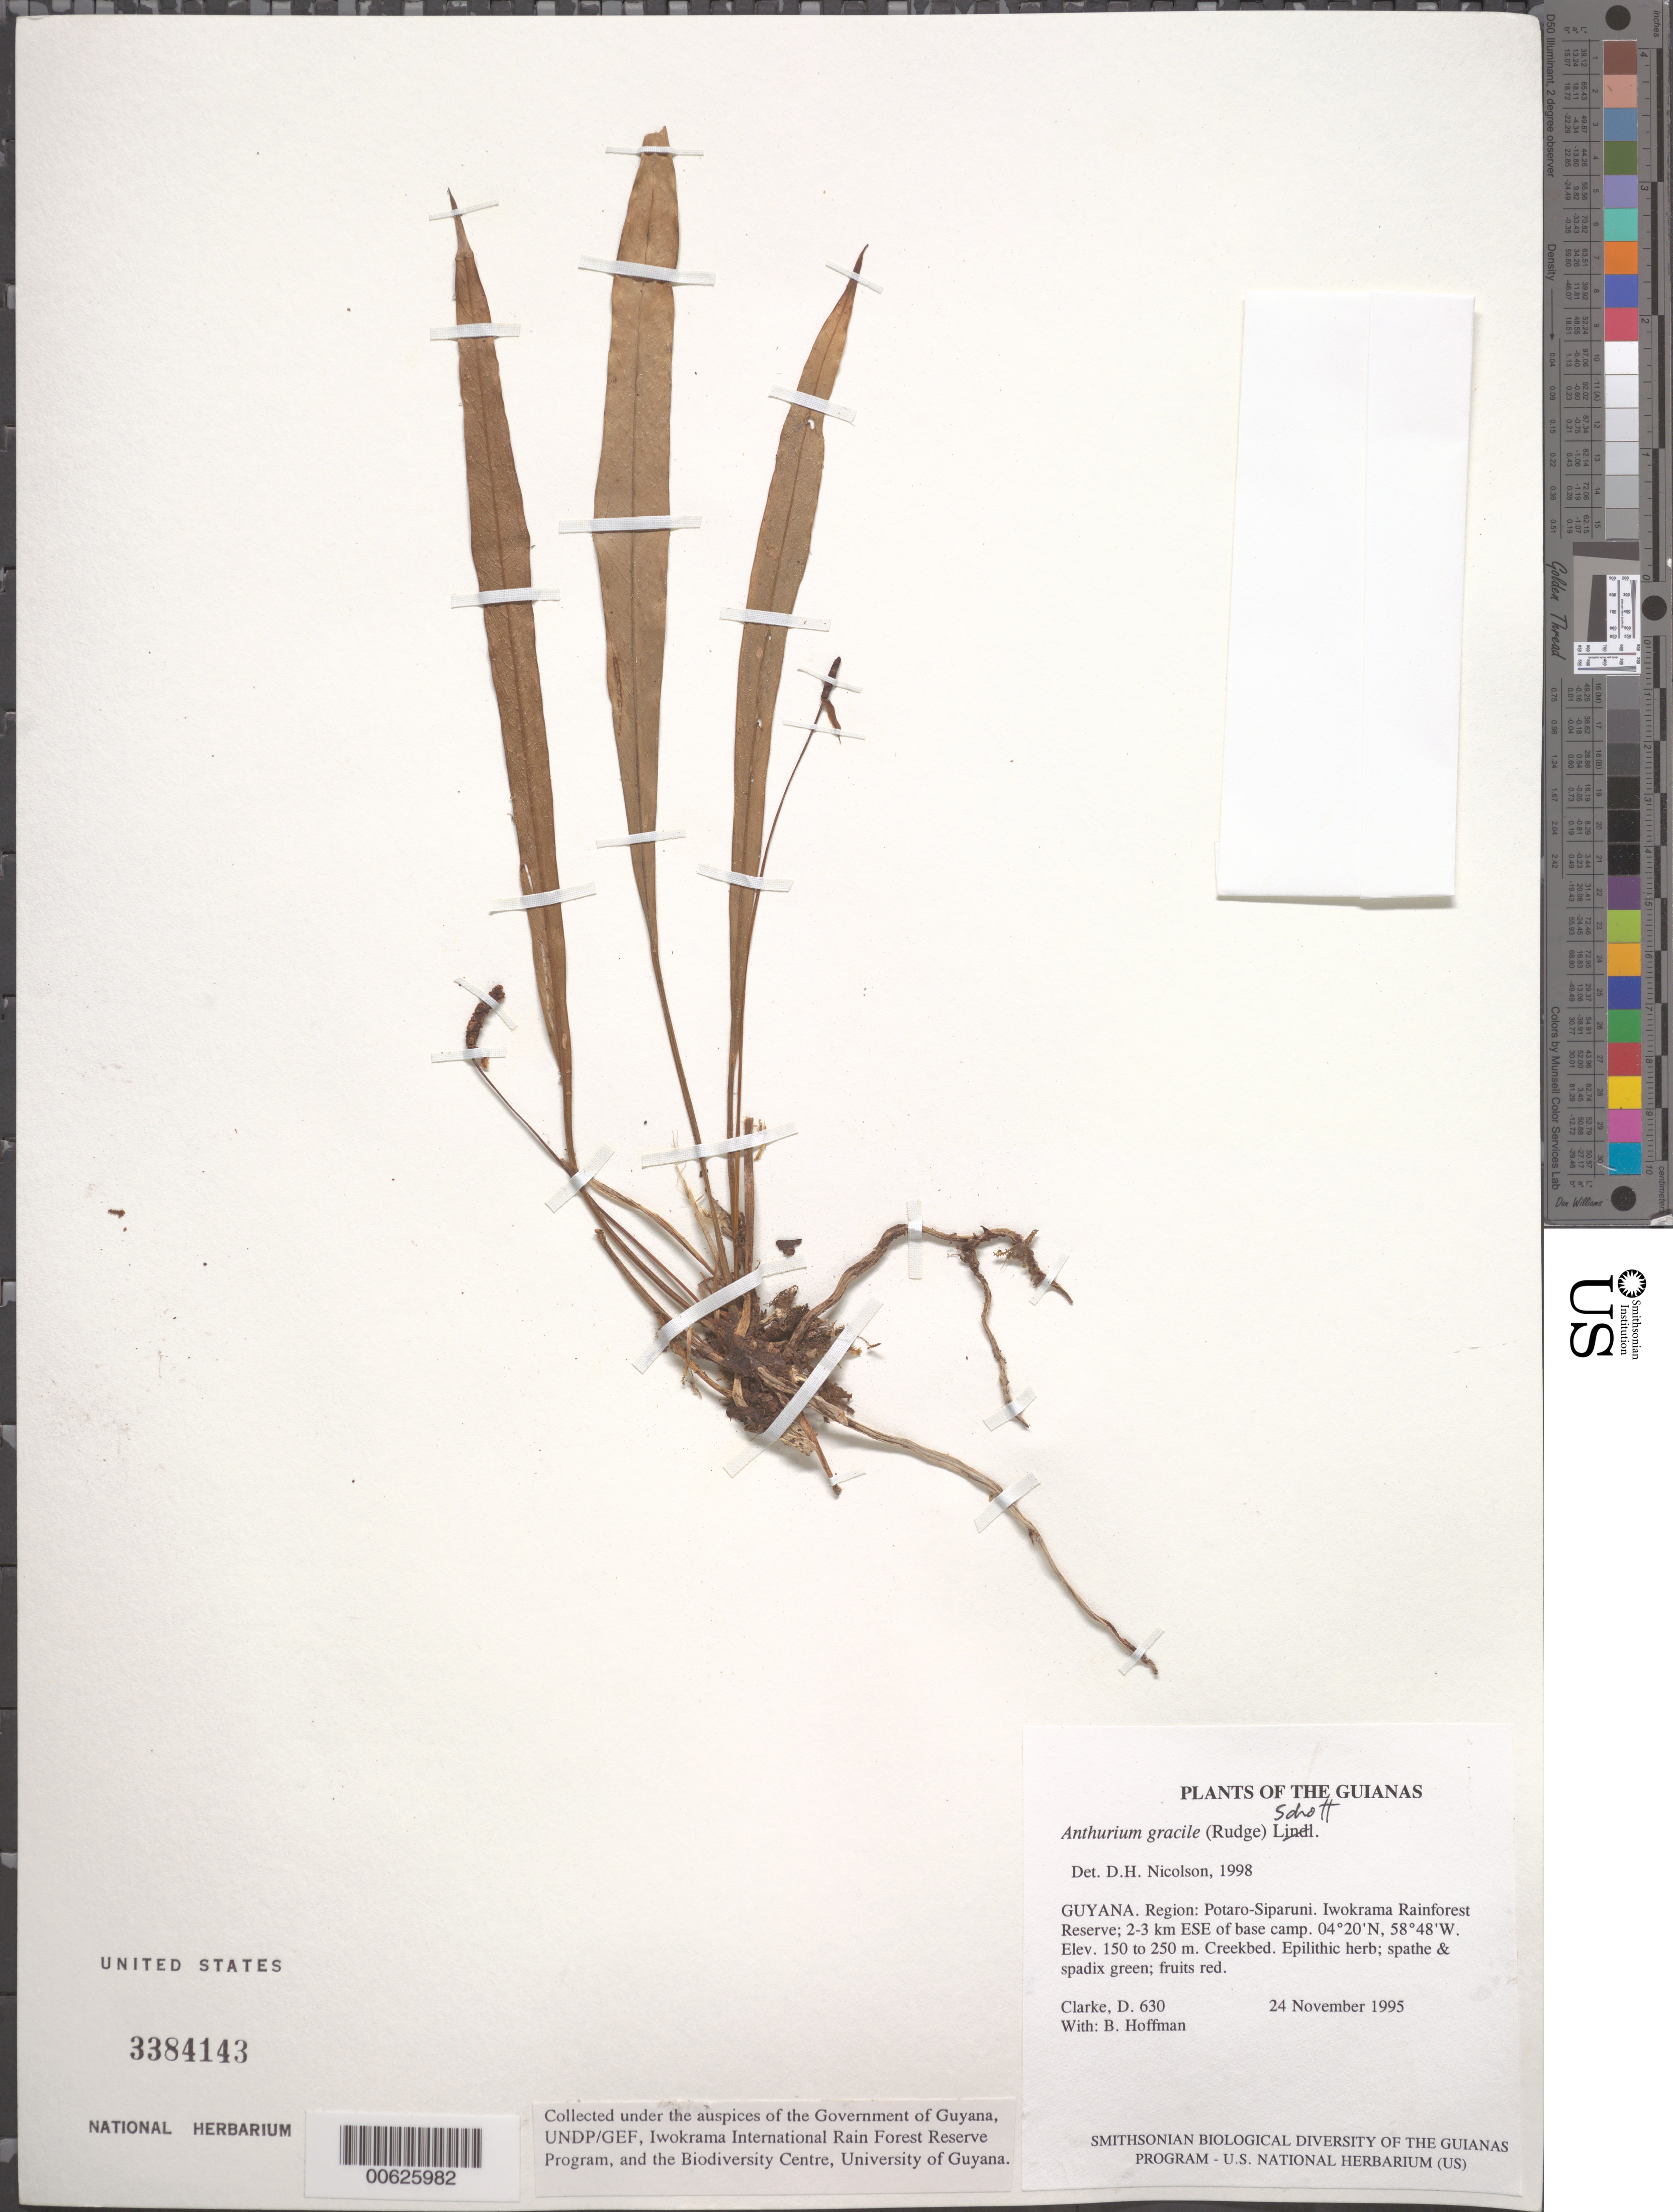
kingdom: Plantae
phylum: Tracheophyta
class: Liliopsida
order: Alismatales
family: Araceae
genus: Anthurium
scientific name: Anthurium gracile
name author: (Rudge) Schott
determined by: Nicolson, Dan H.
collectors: H. D. Clarke & B. Hoffman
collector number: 630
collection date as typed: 24 November 1995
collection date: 1995-11-24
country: Guyana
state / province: Potaro-Siparuni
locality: Iwokrama Rainforest Reserve; 2-3 km ESE of base camp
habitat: Creekbed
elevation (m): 150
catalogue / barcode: US 3384143